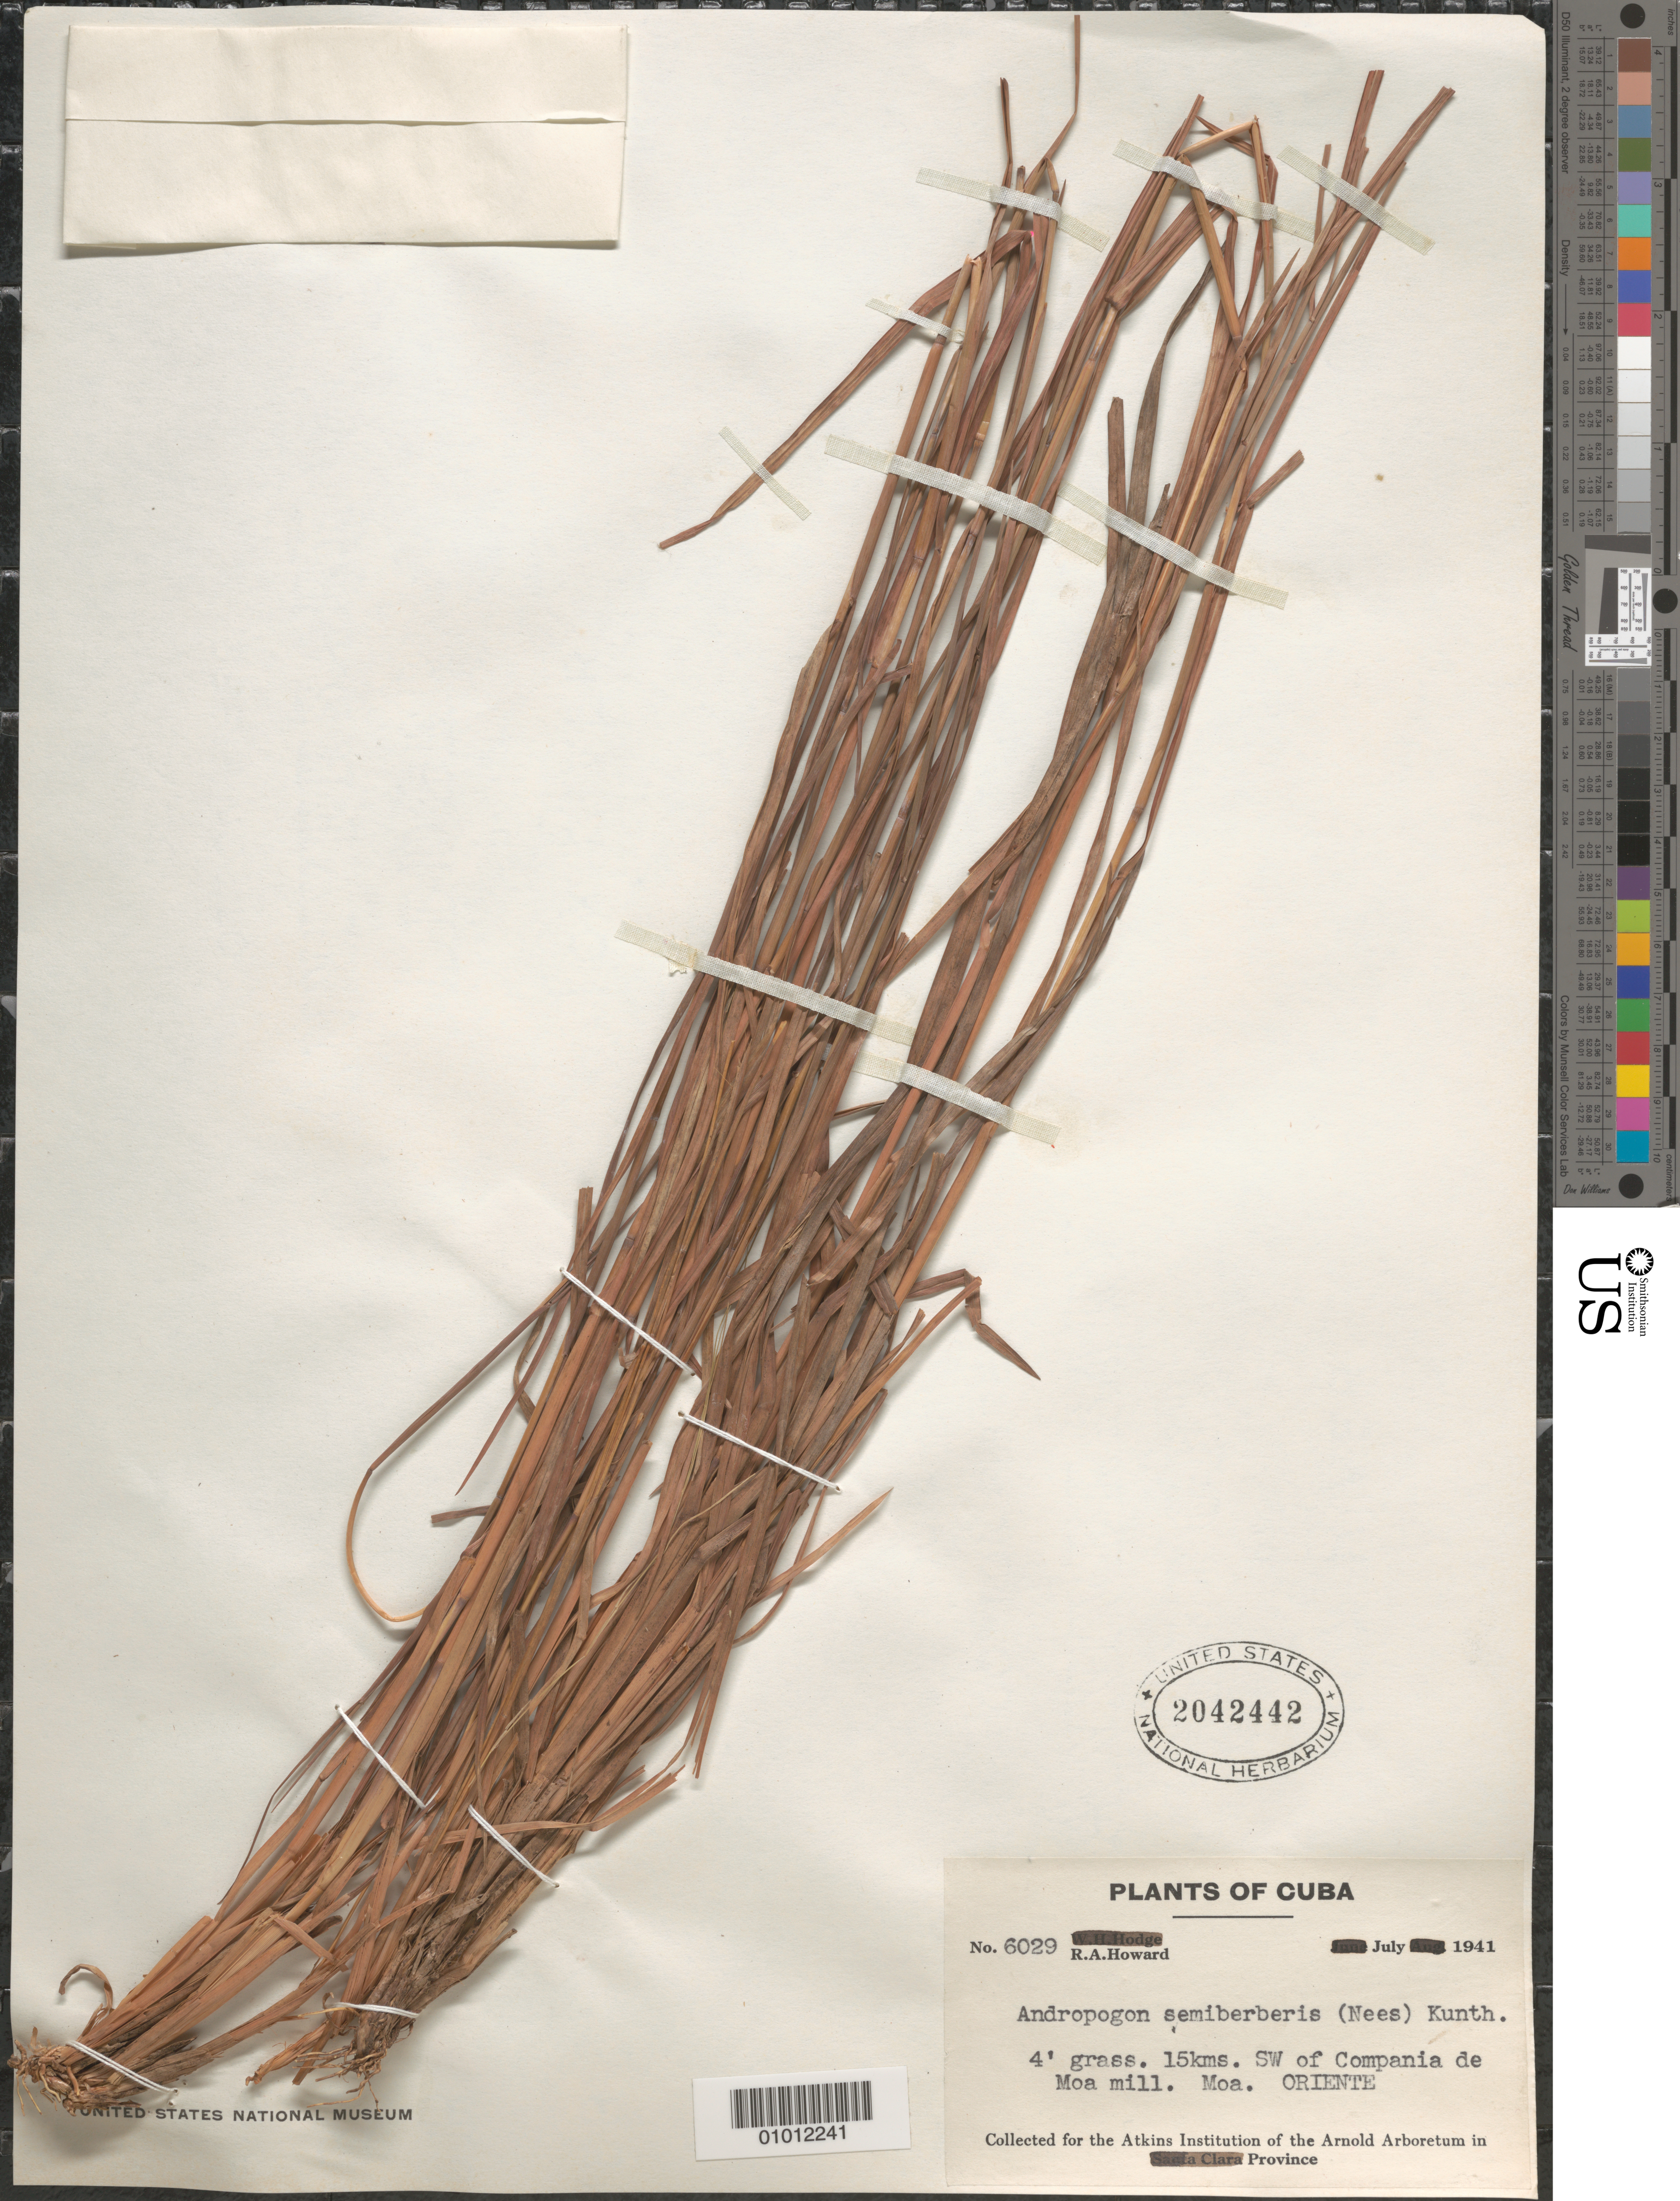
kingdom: Plantae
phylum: Tracheophyta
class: Liliopsida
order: Poales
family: Poaceae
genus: Schizachyrium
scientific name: Schizachyrium sanguineum var. brevipedicellatum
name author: (W.J. Beal) S.L. Hatch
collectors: R. A. Howard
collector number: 6029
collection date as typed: Jun 1941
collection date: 1941-06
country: Cuba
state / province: Holguín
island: Cuba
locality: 15 km SW of Compania de Moa mill Moa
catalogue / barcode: US 2042442